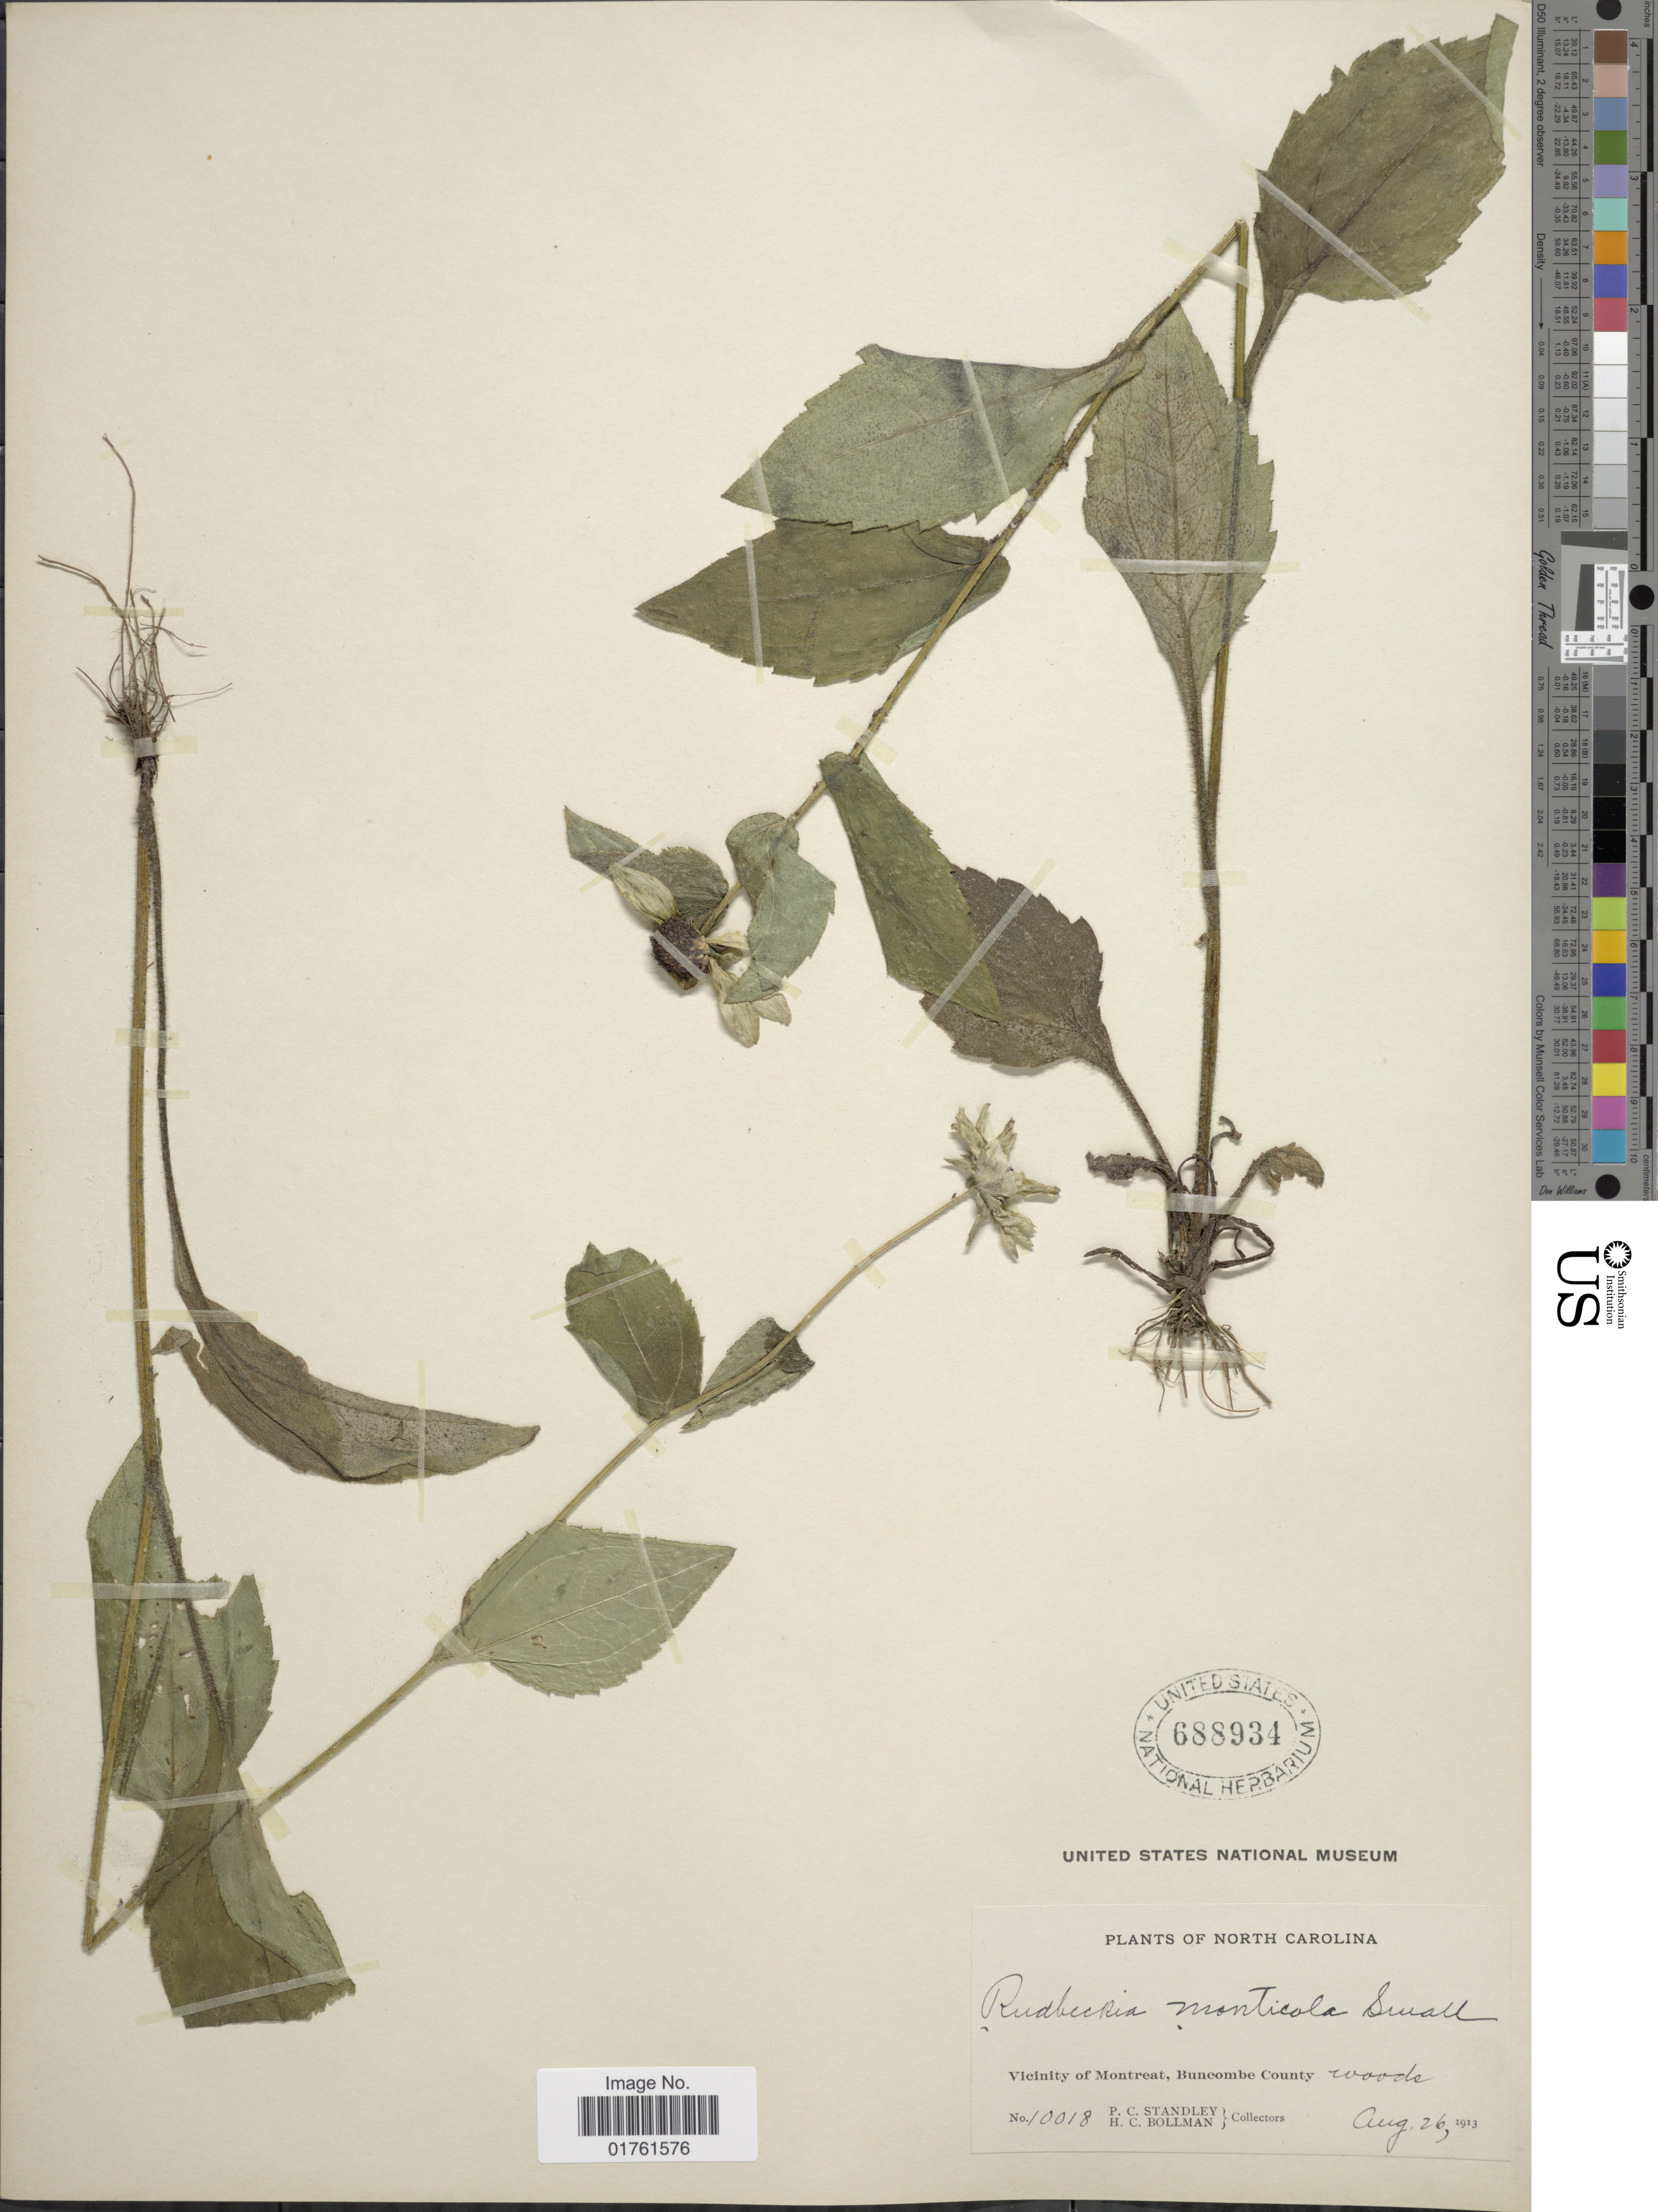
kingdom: Plantae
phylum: Tracheophyta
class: Magnoliopsida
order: Asterales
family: Asteraceae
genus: Rudbeckia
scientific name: Rudbeckia monticola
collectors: P. C. Standley & H. C. Bollman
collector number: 10018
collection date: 1913-08-26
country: United States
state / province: North Carolina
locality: Vicinity of Montreat, Buncombe County, Woods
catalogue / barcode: US 688934